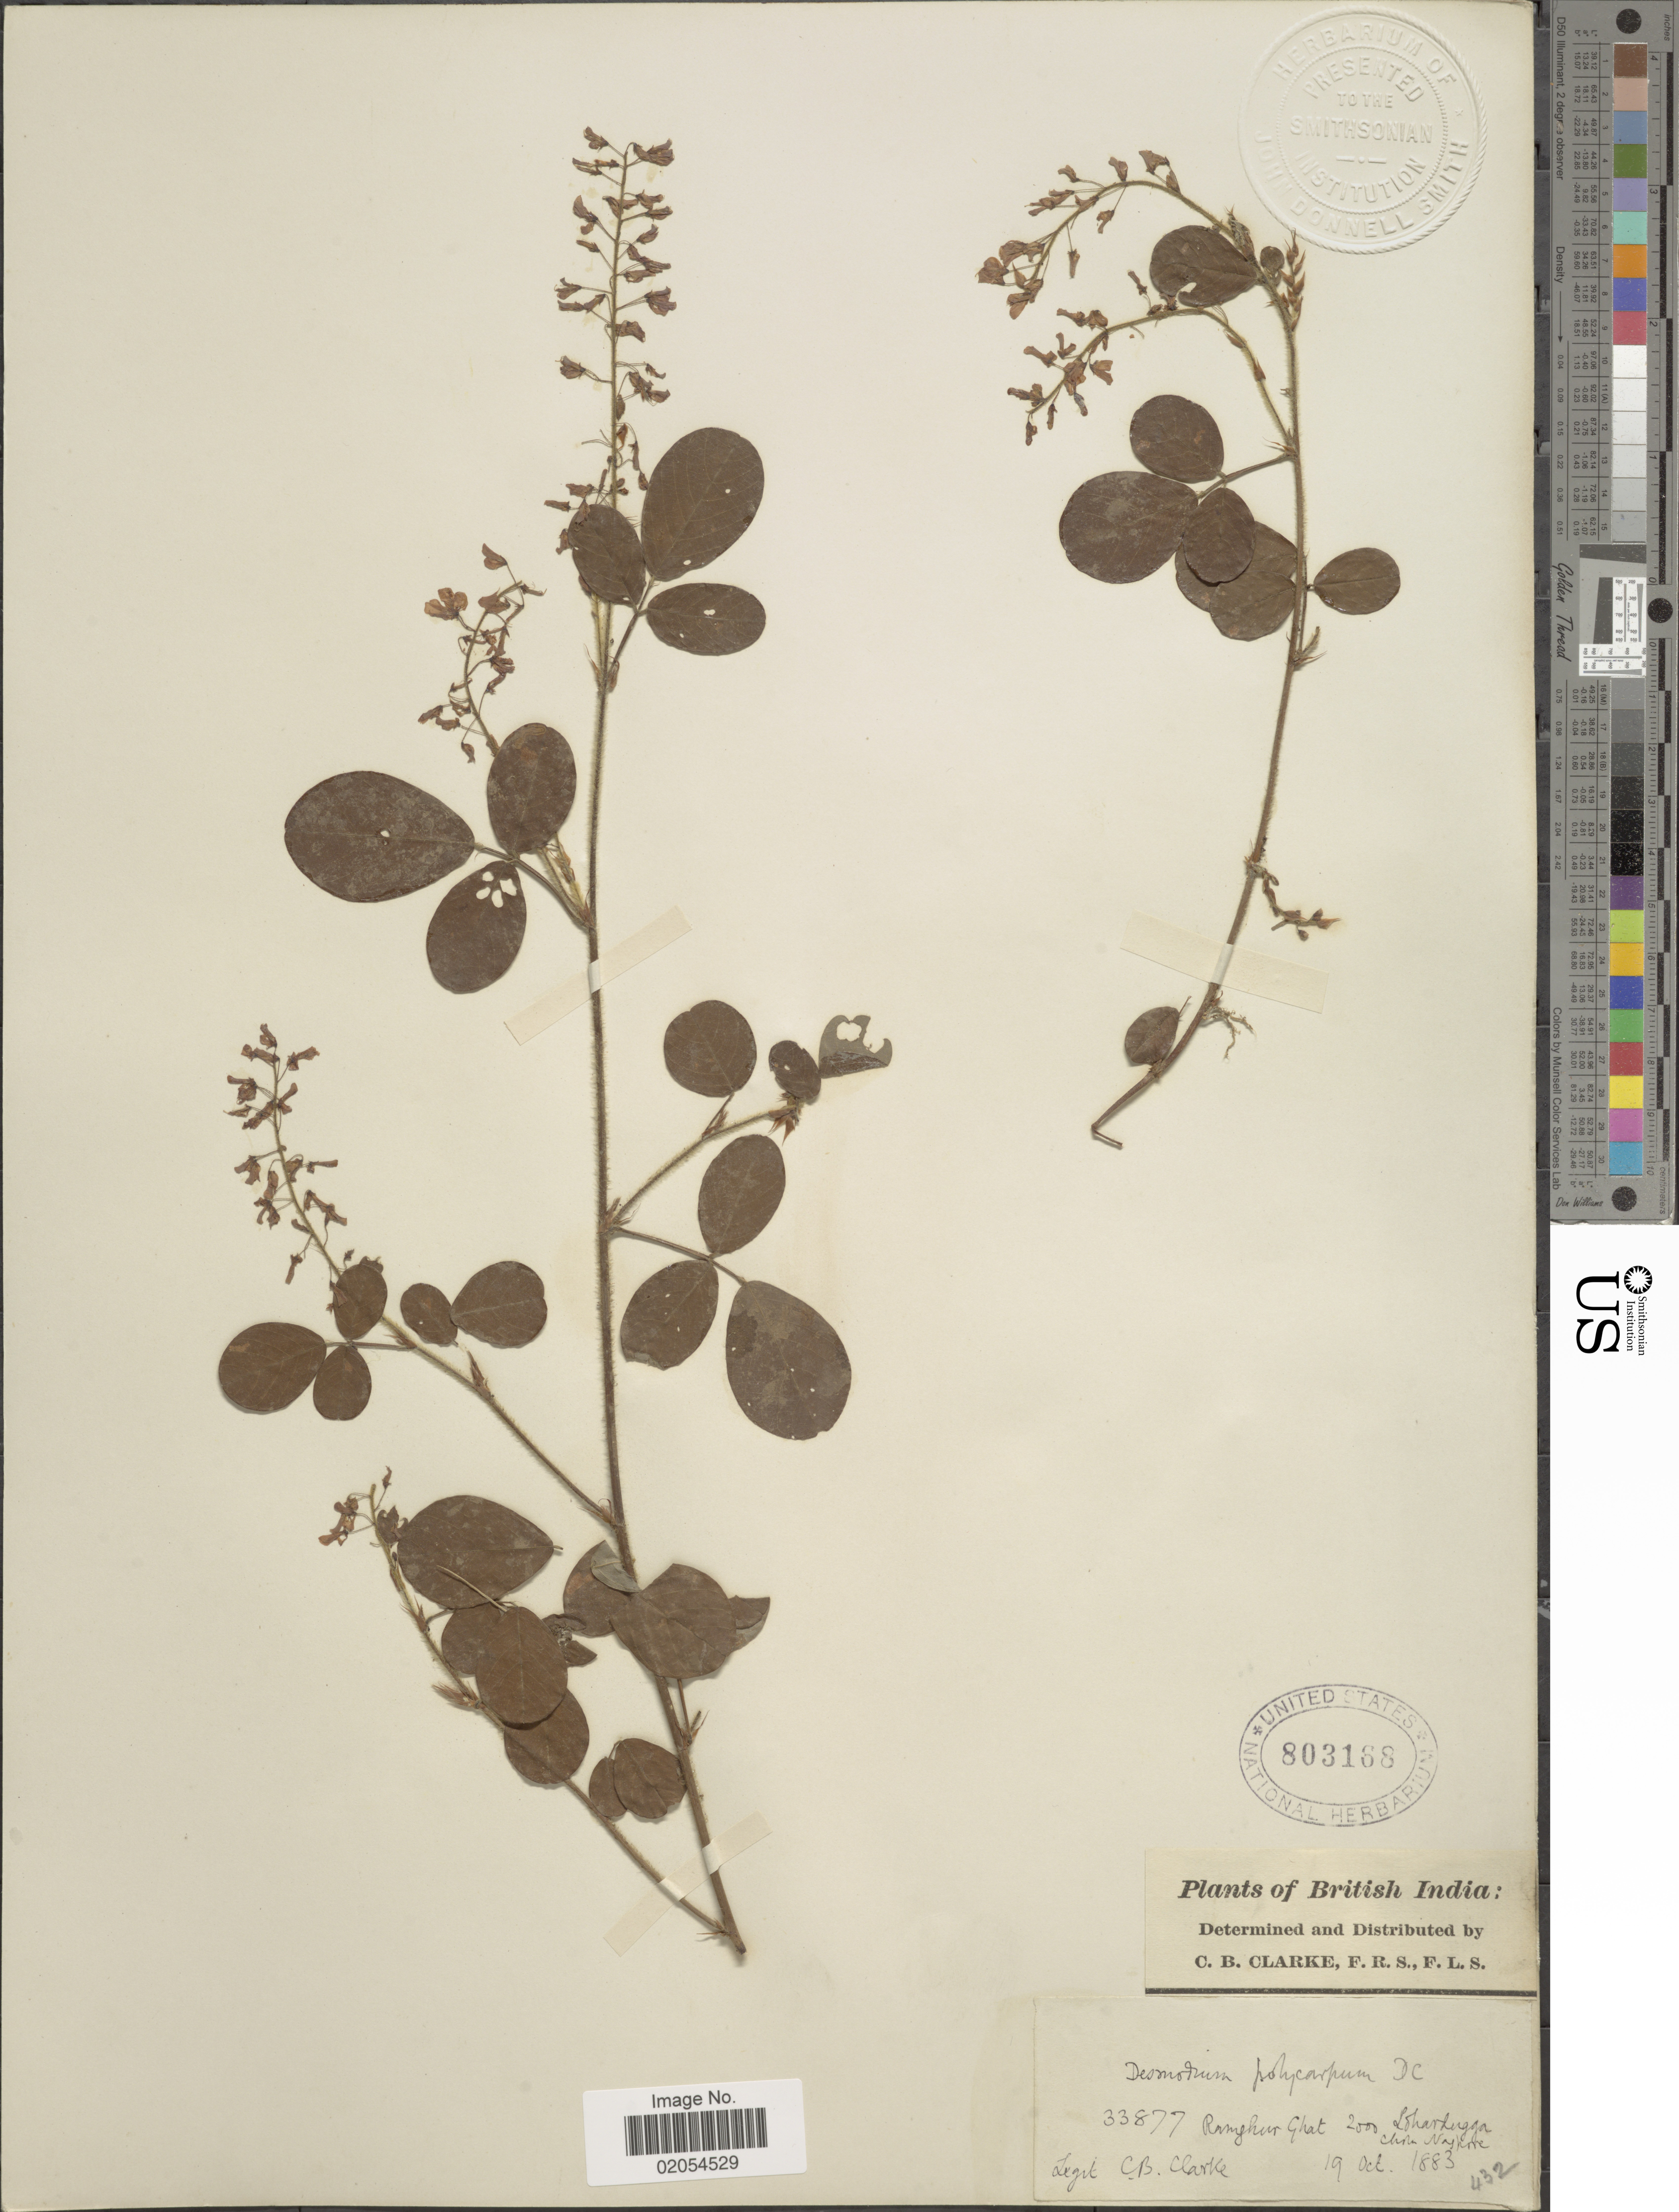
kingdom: Plantae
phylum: Tracheophyta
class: Magnoliopsida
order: Fabales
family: Fabaceae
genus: Grona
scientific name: Grona heterocarpos subsp. heterocarpos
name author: (L.) H. Ohashi & K. Ohashi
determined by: Strong, Mark T., (BOT), Smithsonian Institution - National Museum of Natural History (UNITED STATES)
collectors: C. B. Clarke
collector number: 33877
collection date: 1883-10-19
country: India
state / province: Himachal Pradesh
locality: British India, Rampur Ghat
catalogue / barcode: US 803168